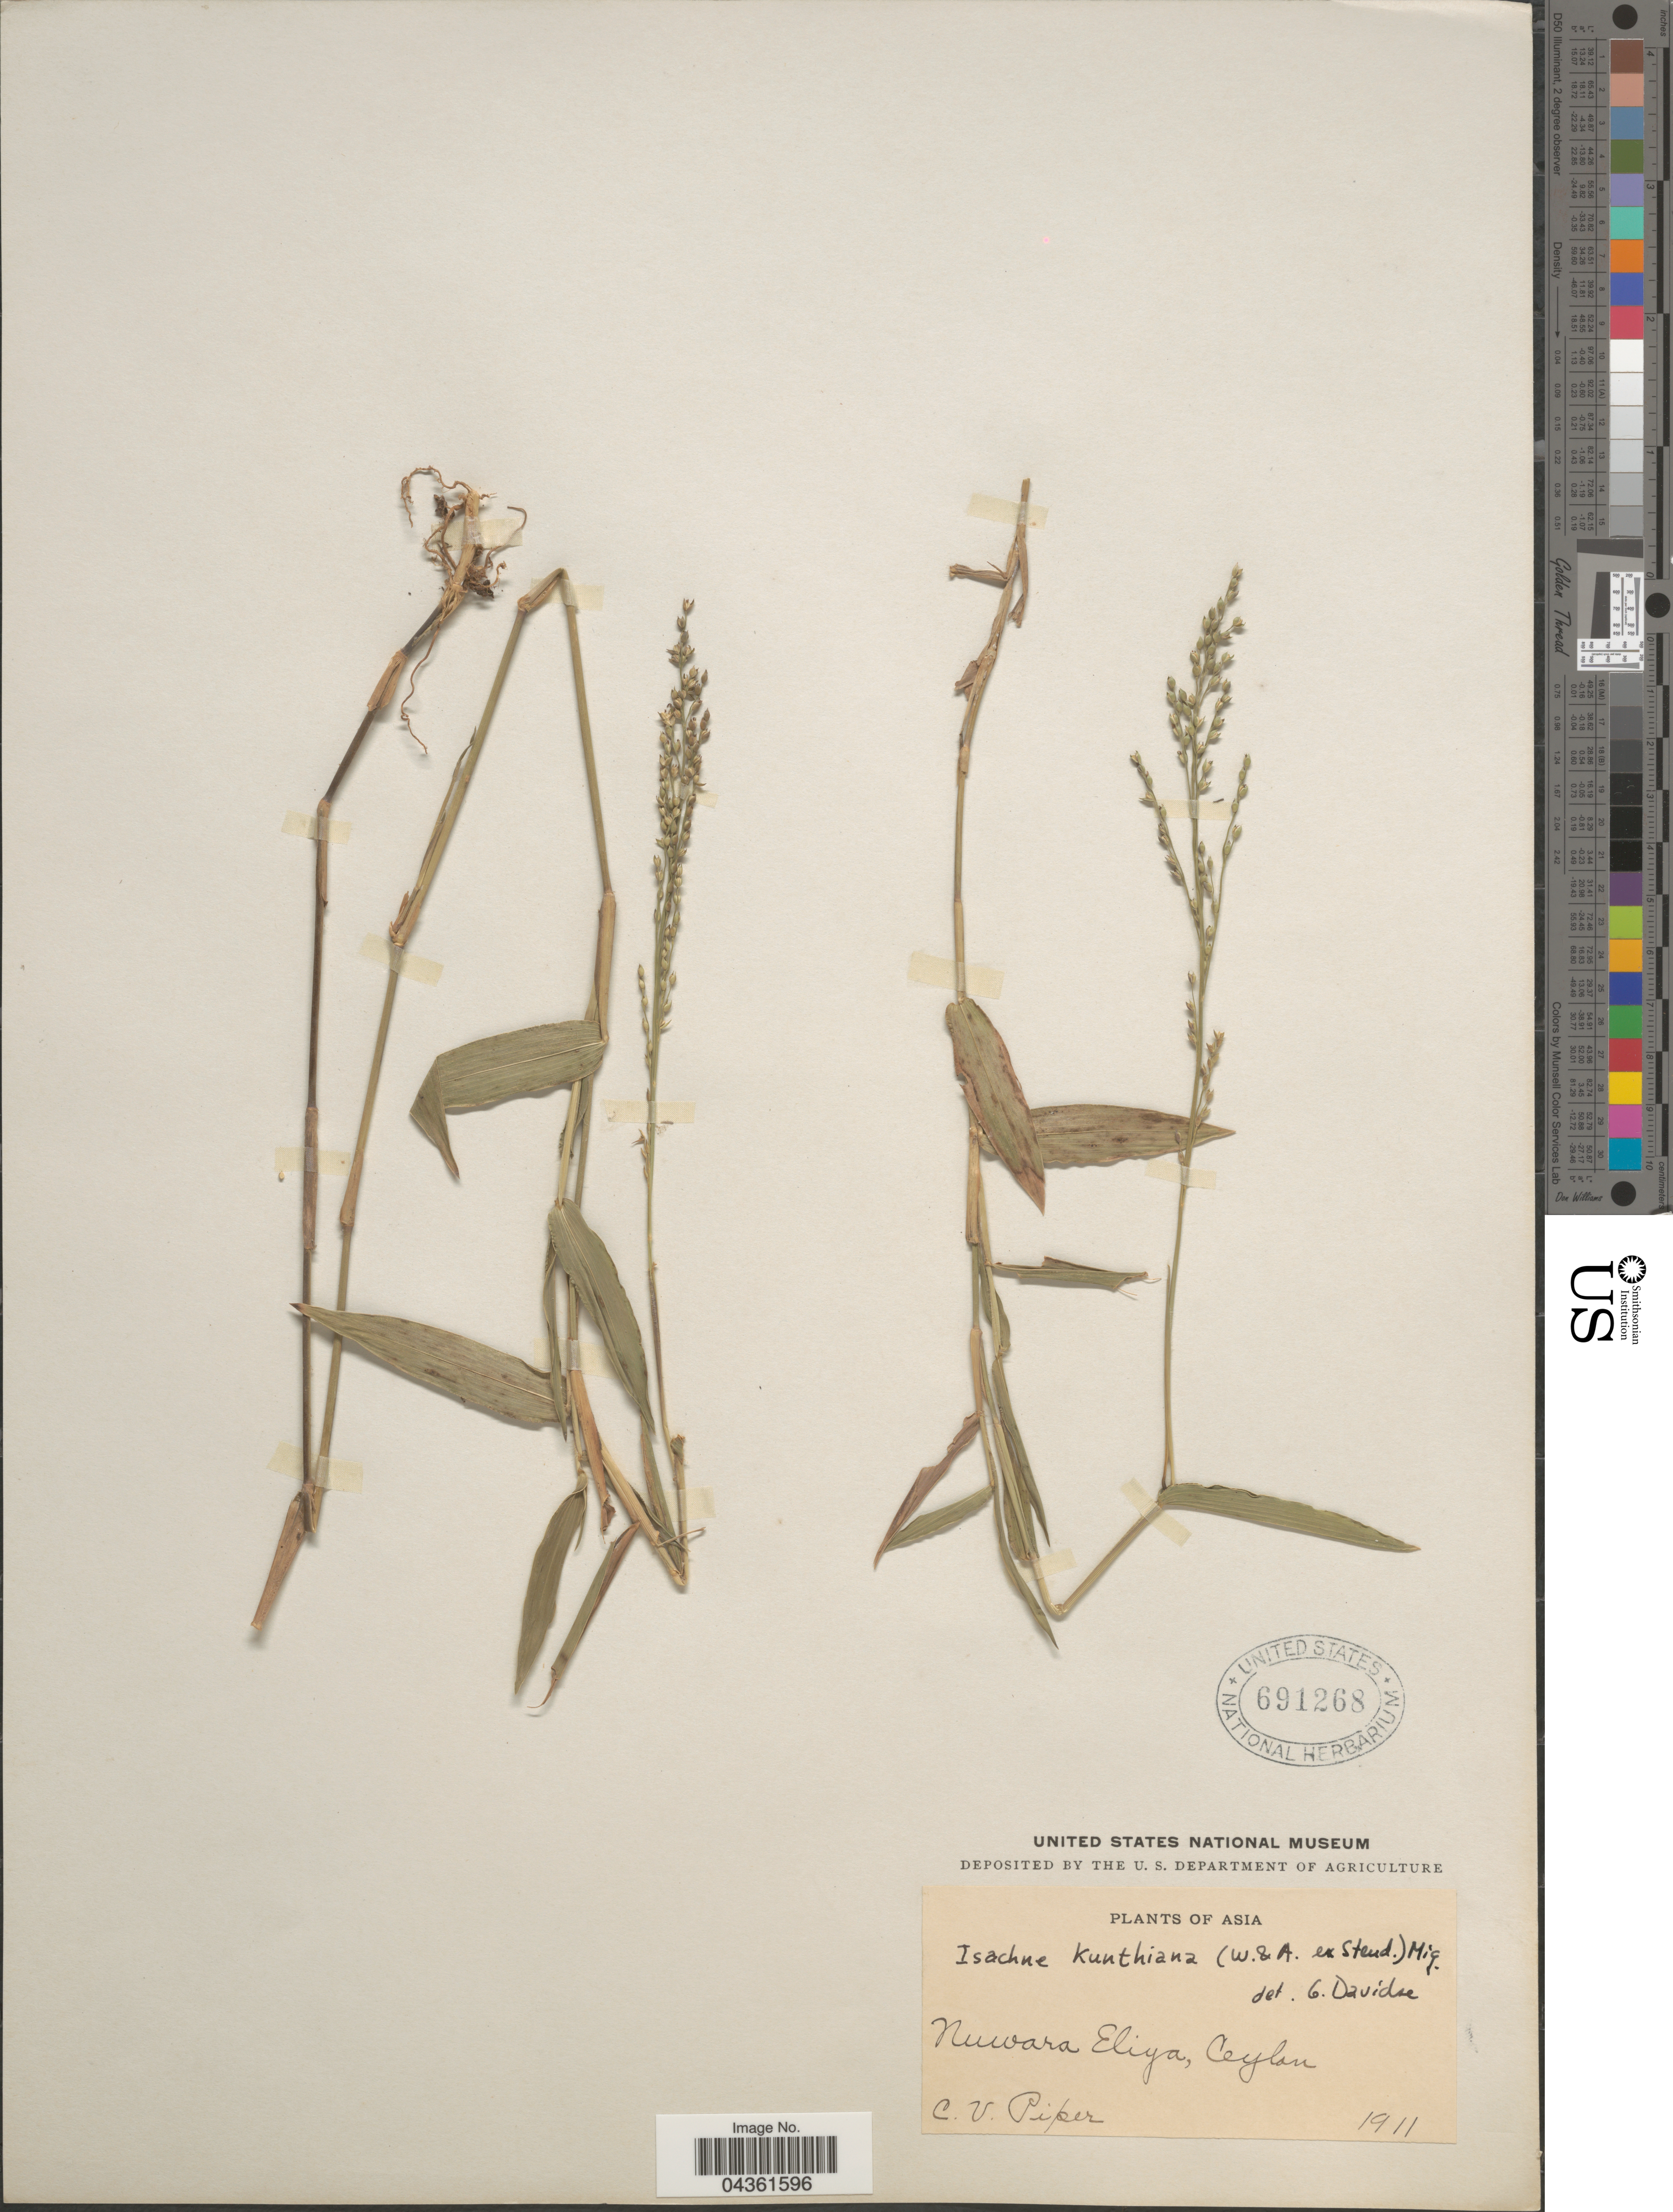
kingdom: Plantae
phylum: Tracheophyta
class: Liliopsida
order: Poales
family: Poaceae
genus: Isachne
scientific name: Isachne kunthiana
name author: (Wight & Arn. ex Steud.) Miq.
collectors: C. V. Piper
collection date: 1911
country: Sri Lanka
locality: Nuwara Eliya, Ceylon.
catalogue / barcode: US 691268